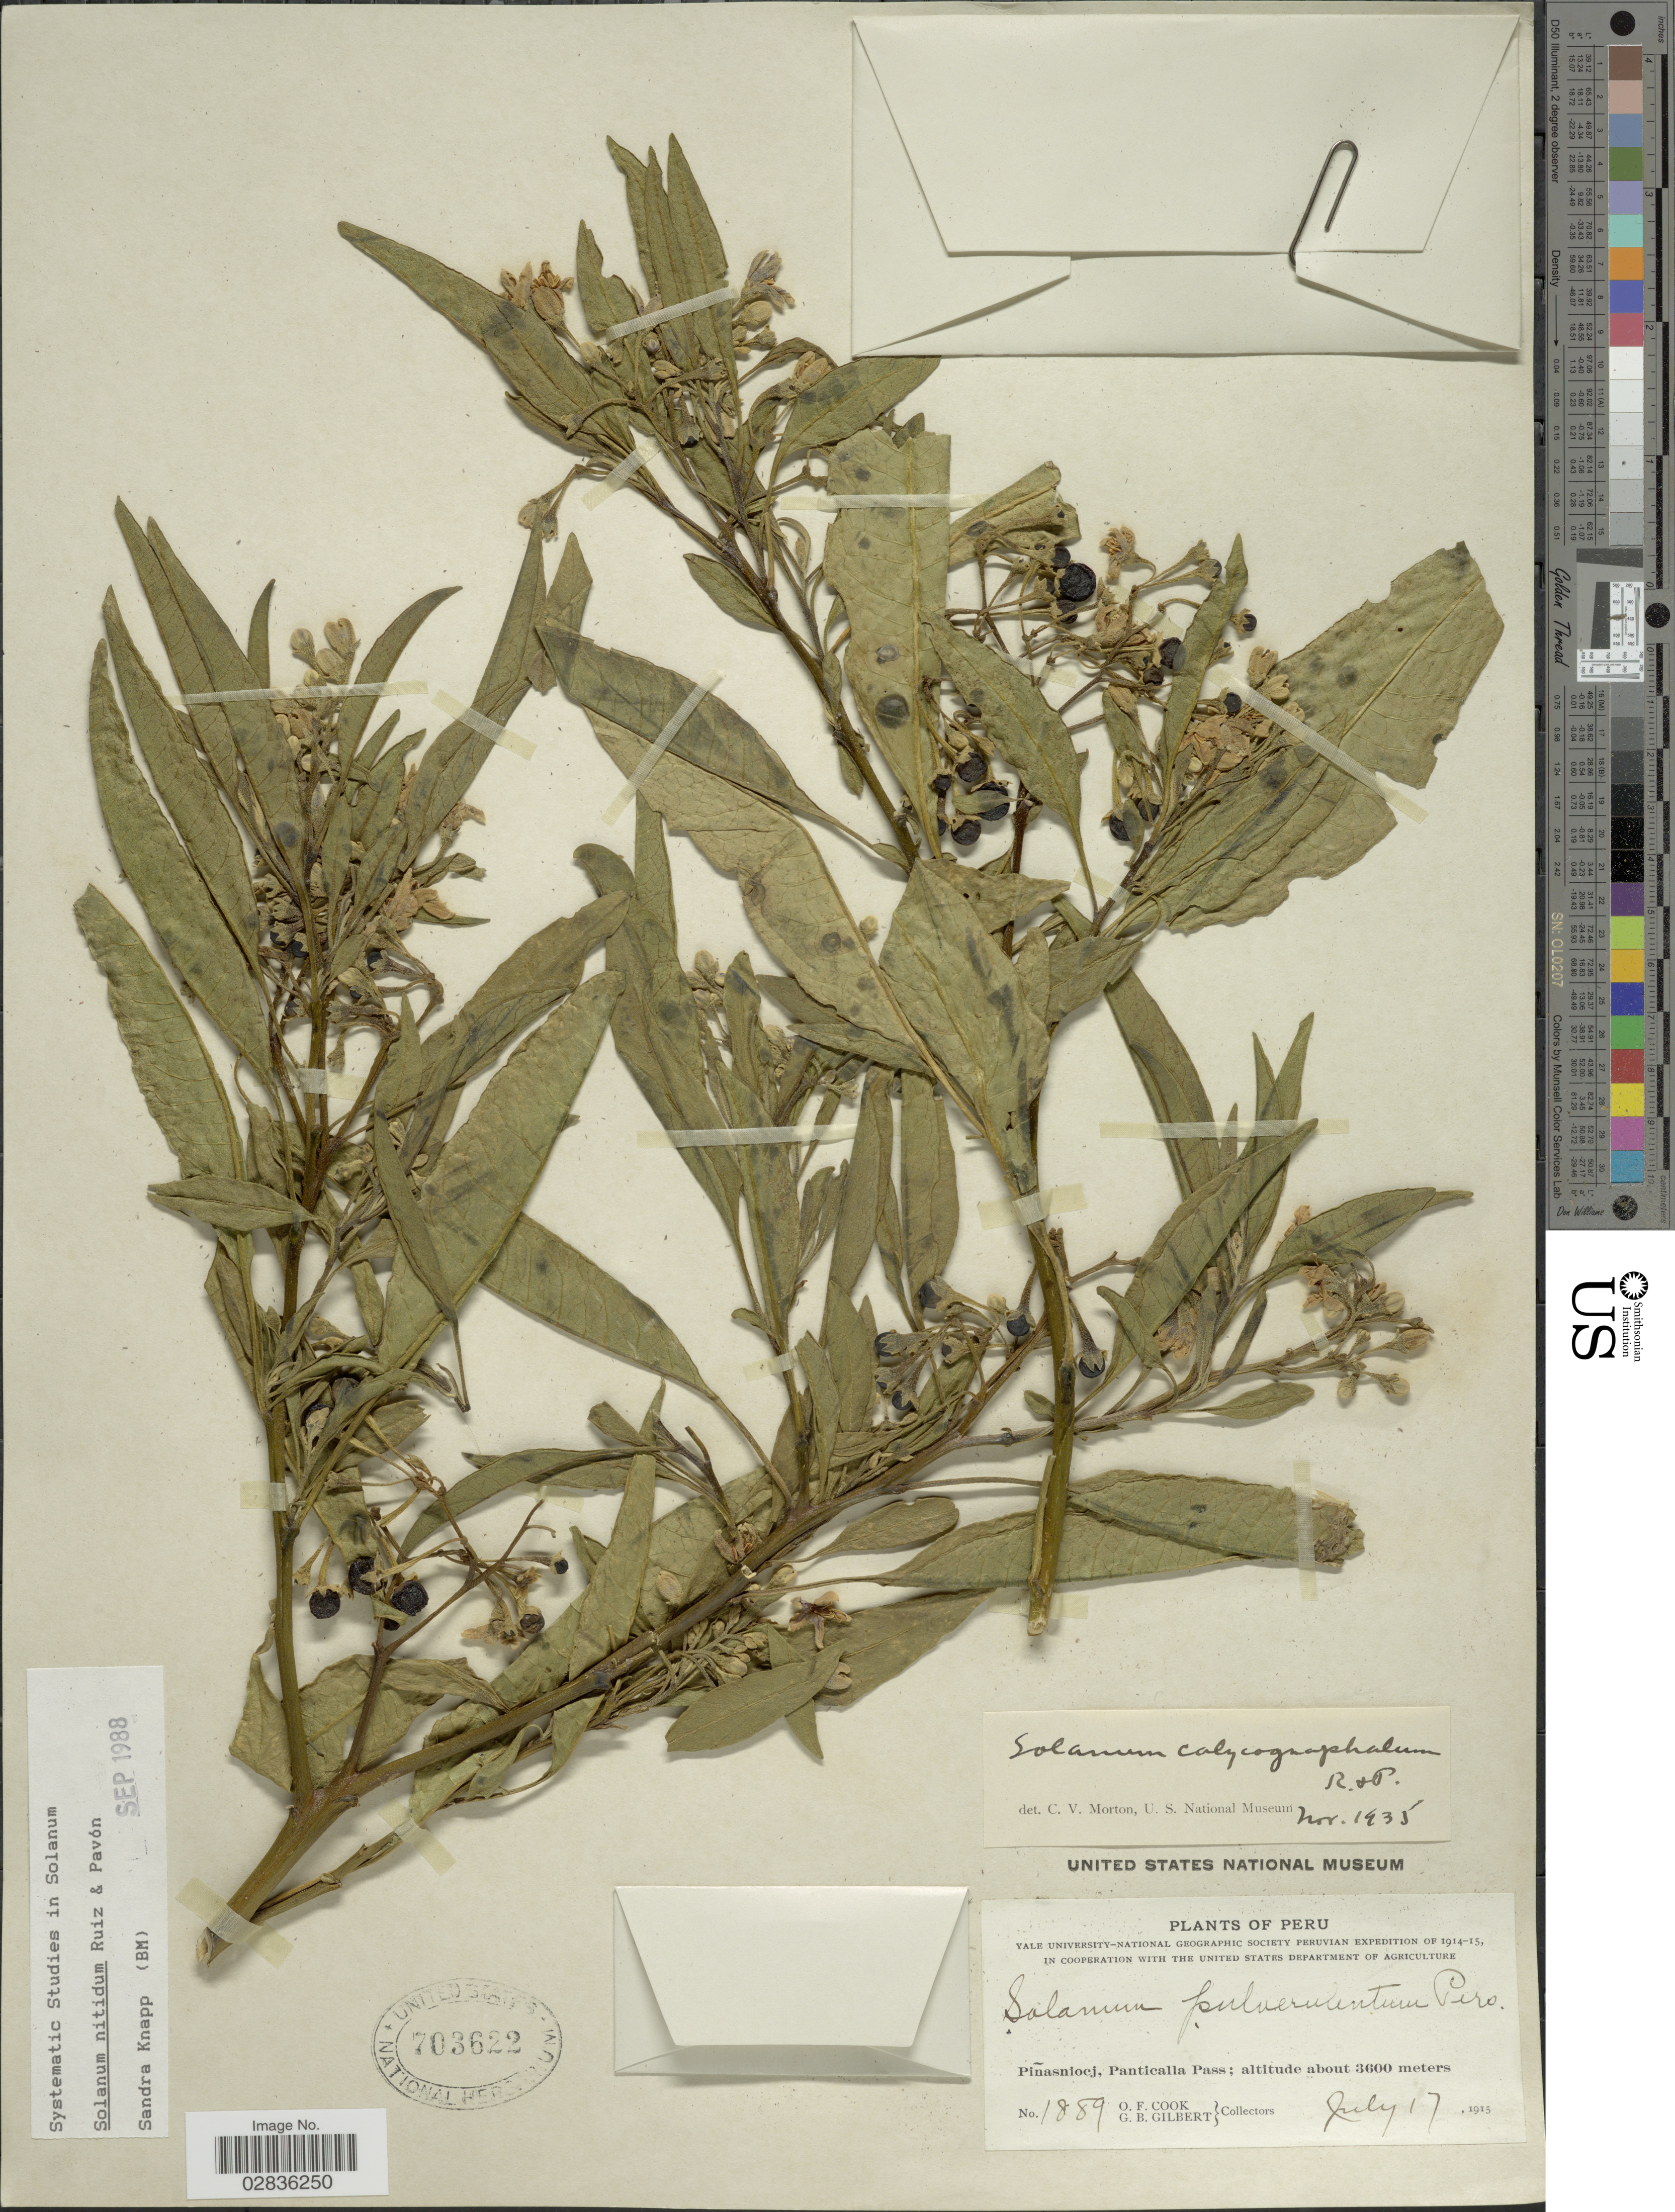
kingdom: Plantae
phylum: Tracheophyta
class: Magnoliopsida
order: Solanales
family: Solanaceae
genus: Solanum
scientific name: Solanum nitidum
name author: Ruiz & Pav.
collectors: O. F. Cook & G. B. Gilbert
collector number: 1889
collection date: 1915-07-17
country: Peru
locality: Piñasniocj, Panticalla Pass.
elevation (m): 3600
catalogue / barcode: US 703622